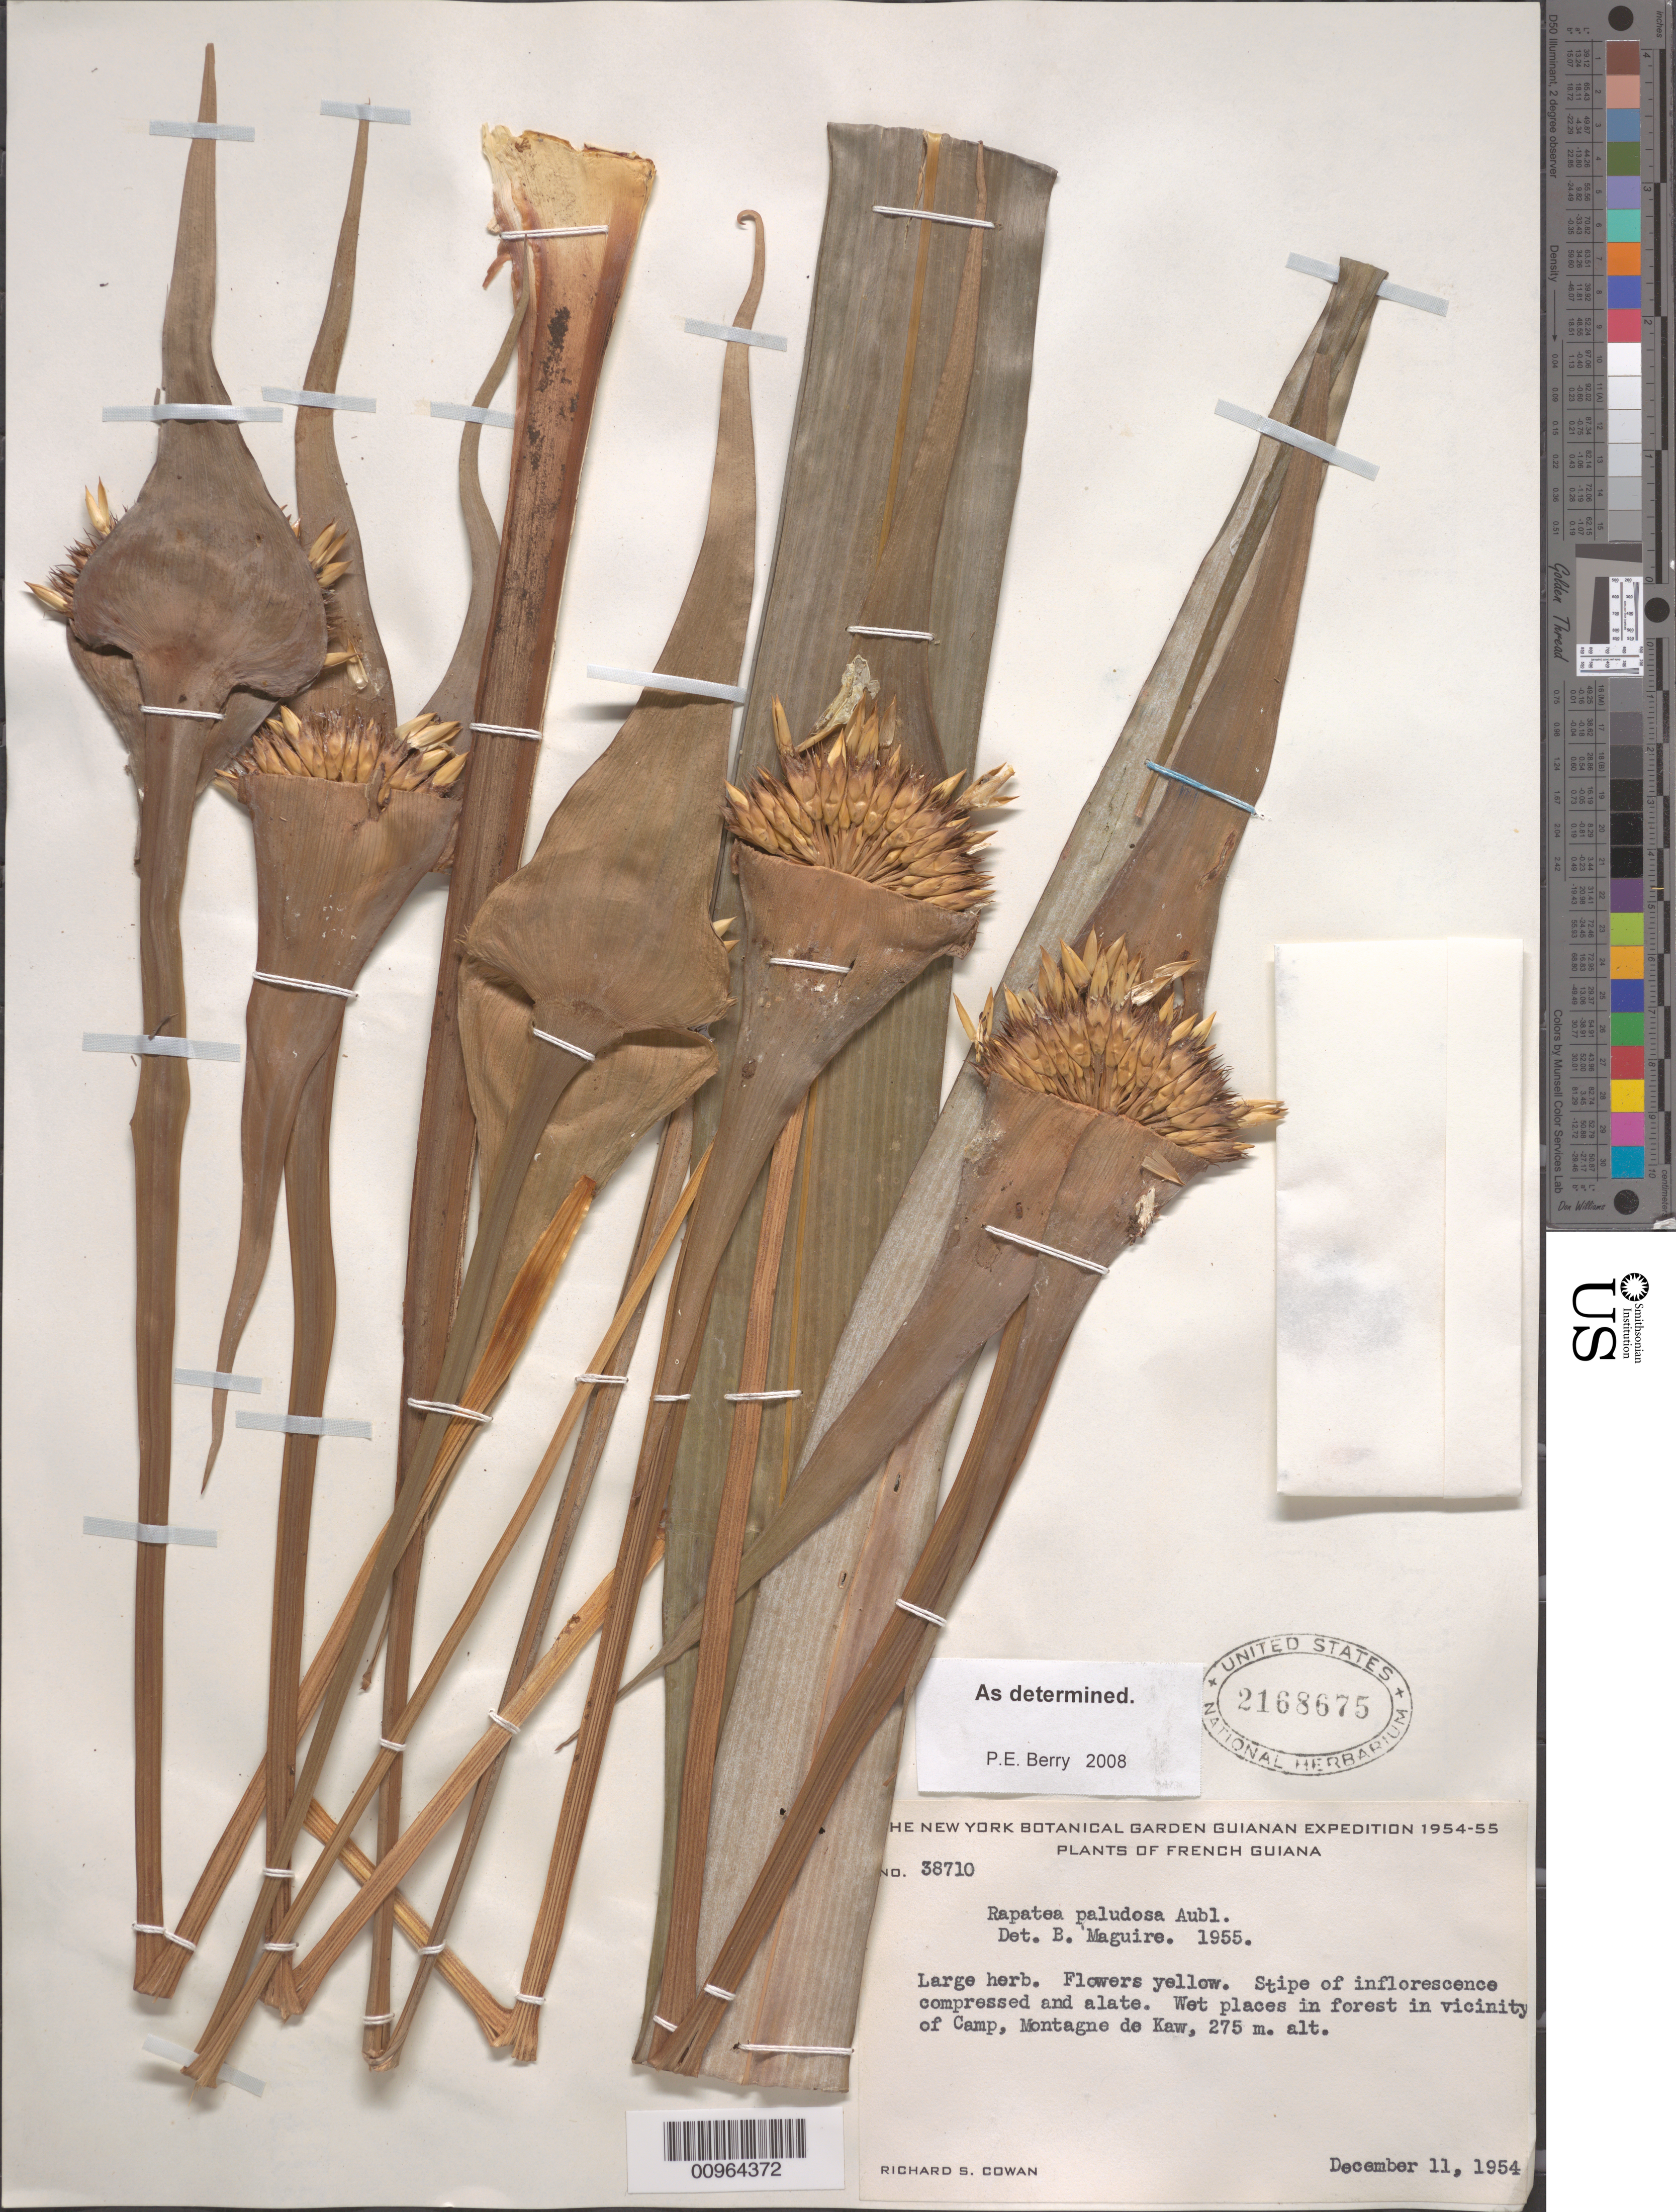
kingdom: Plantae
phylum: Tracheophyta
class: Liliopsida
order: Poales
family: Rapateaceae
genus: Rapatea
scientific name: Rapatea paludosa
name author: Aubl.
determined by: Berry, P. E., (WIS), University of Wisconsin - Madison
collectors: R. S. Cowan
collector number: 38710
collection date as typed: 11-Dec-54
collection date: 1954-12-11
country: French Guiana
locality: Montagne de Kaw, vic of Camp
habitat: Wet places in forest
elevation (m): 275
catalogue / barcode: US 2168675